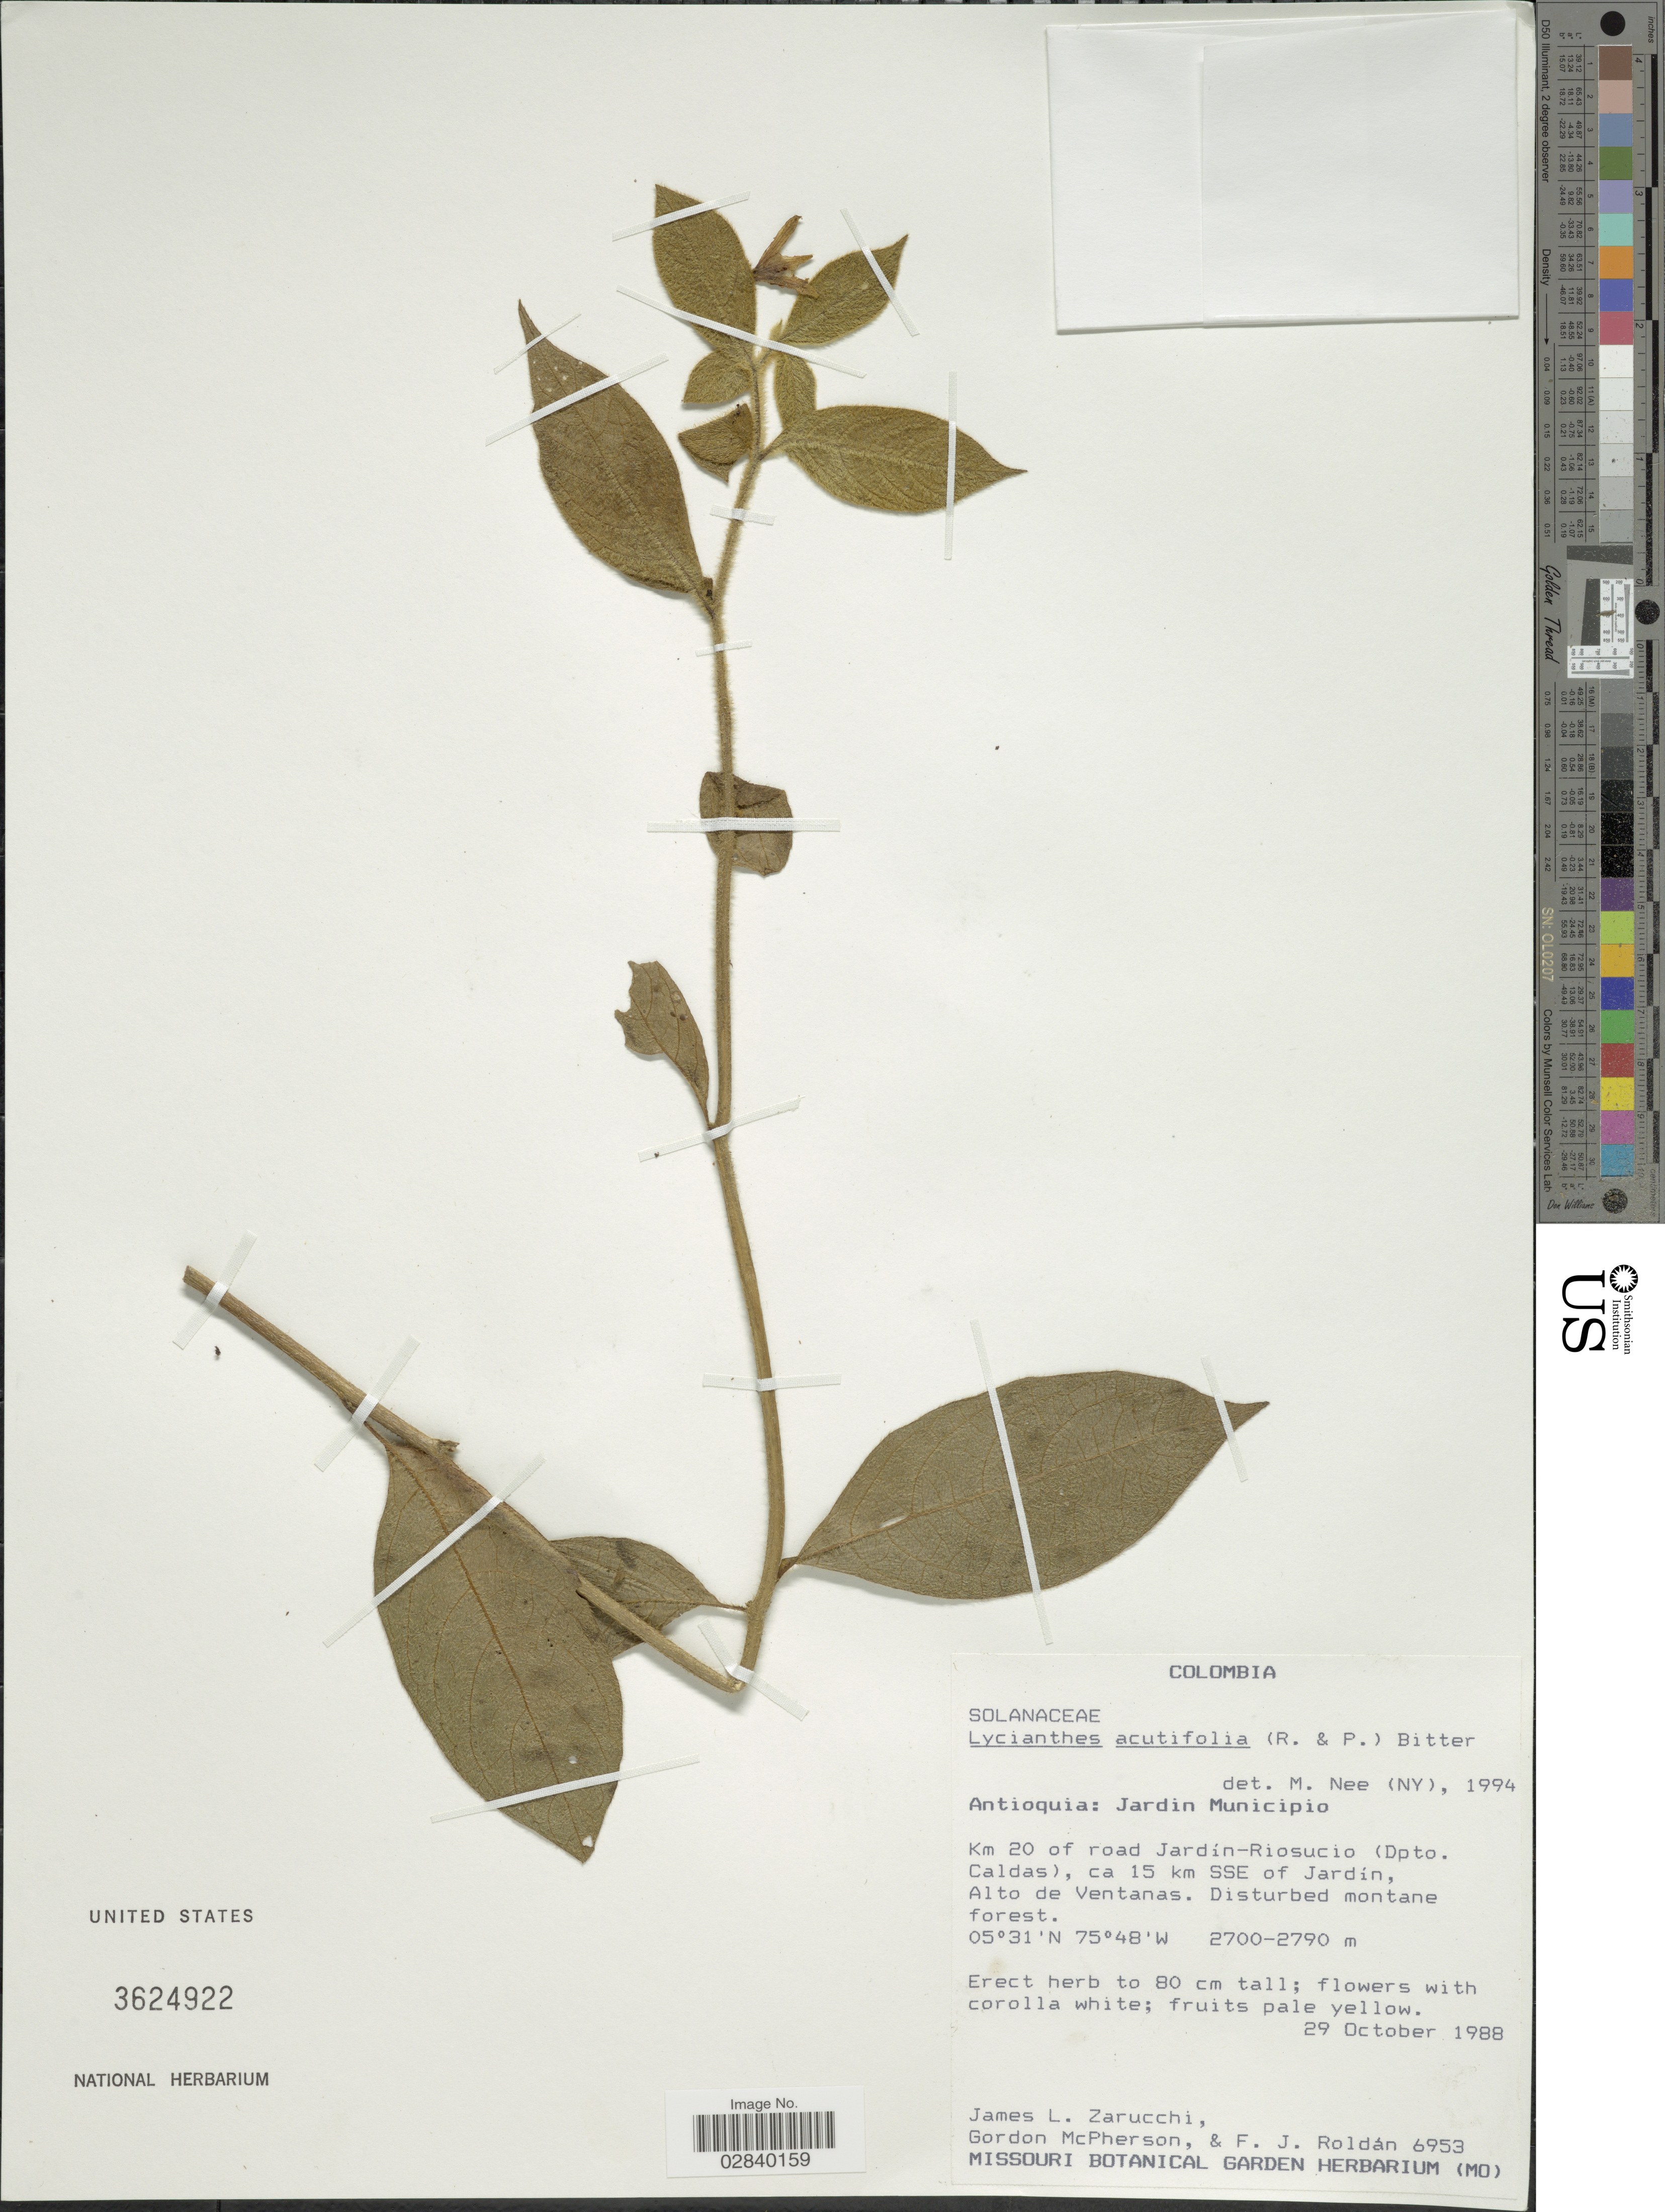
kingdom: Plantae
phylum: Tracheophyta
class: Magnoliopsida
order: Solanales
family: Solanaceae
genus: Lycianthes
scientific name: Lycianthes acutifolia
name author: (Ruiz & Pav.) Bitter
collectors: J. L. Zarucchi, G. McPherson & F. J. Roldán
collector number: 6953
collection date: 1988-10-29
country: Colombia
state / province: Antioquia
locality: Jardin Municipio. Km 20 of road Jardín-Riosucio (Dpto. Caldas), ca 15 km SSE of Jardín, Alto de Ventanas.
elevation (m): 2700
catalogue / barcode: US 3624922